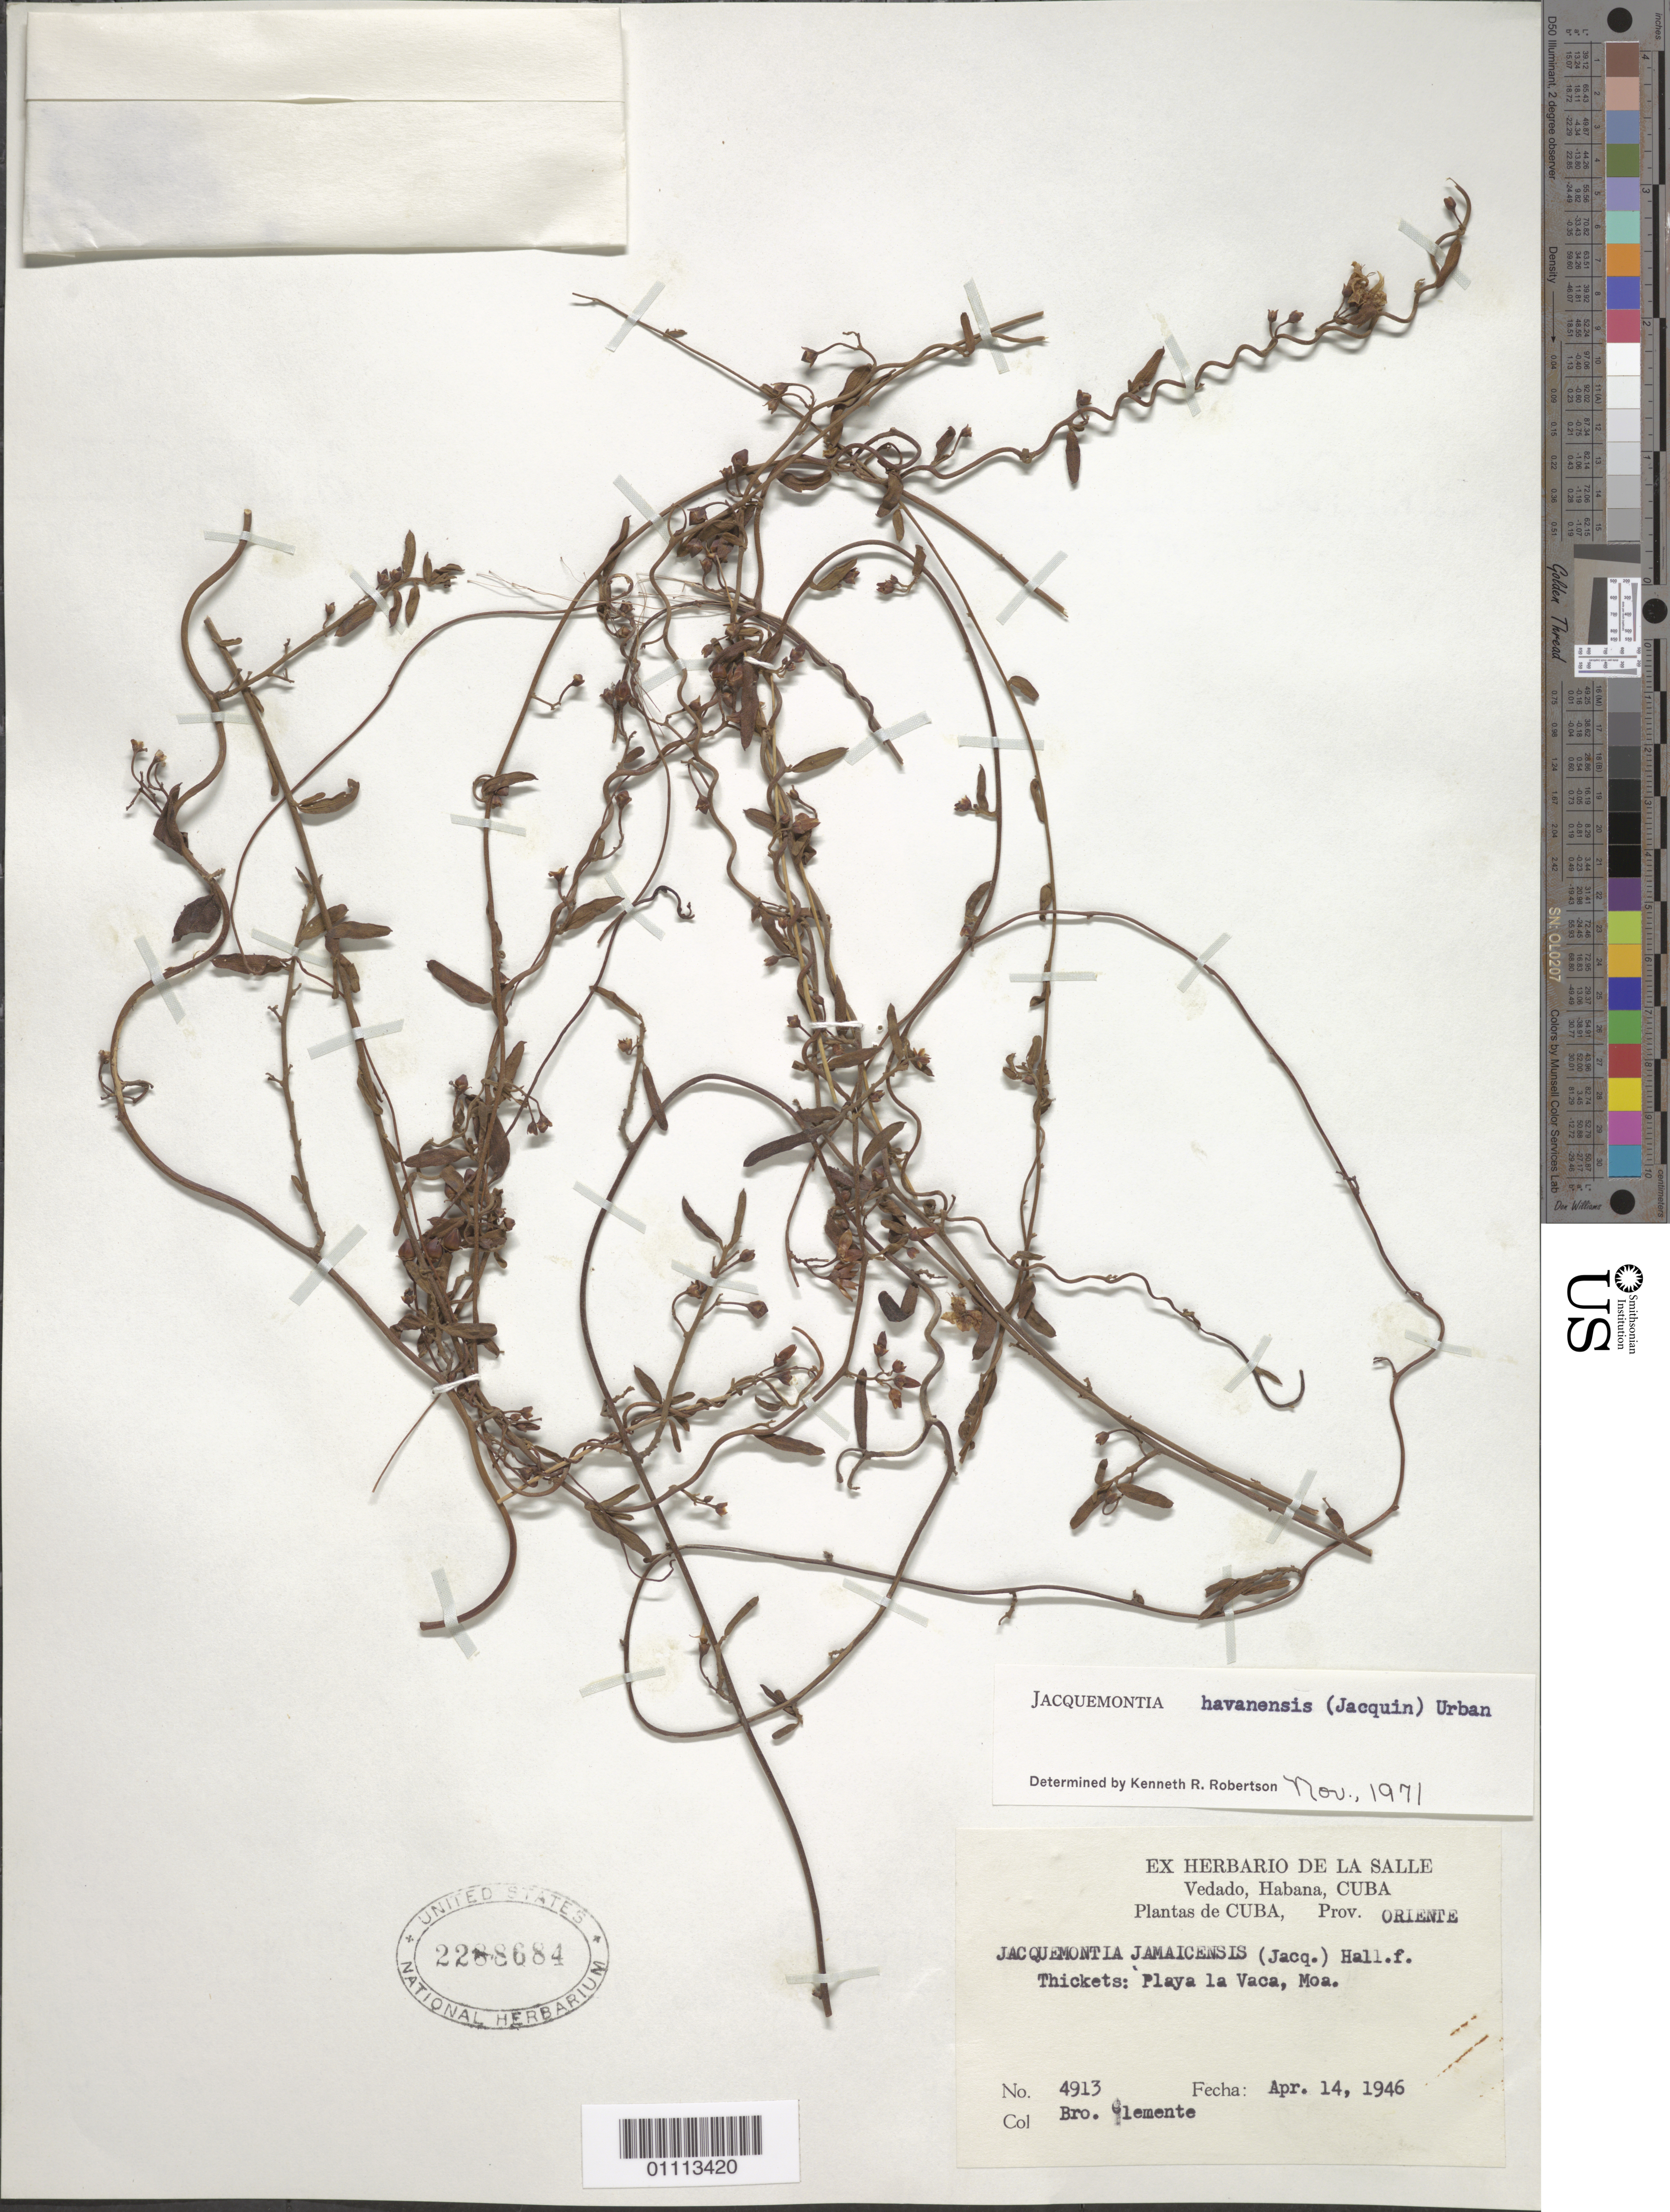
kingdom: Plantae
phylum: Tracheophyta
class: Magnoliopsida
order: Solanales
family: Convolvulaceae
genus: Jacquemontia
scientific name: Jacquemontia havanensis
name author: (Jacq.) Urb.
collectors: Bro. Clemente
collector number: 4913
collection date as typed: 14 Apr 1946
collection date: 1946-04-14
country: Cuba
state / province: Holguín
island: Cuba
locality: Thickets: Playa la Vaca, Moa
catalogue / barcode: US 2288684